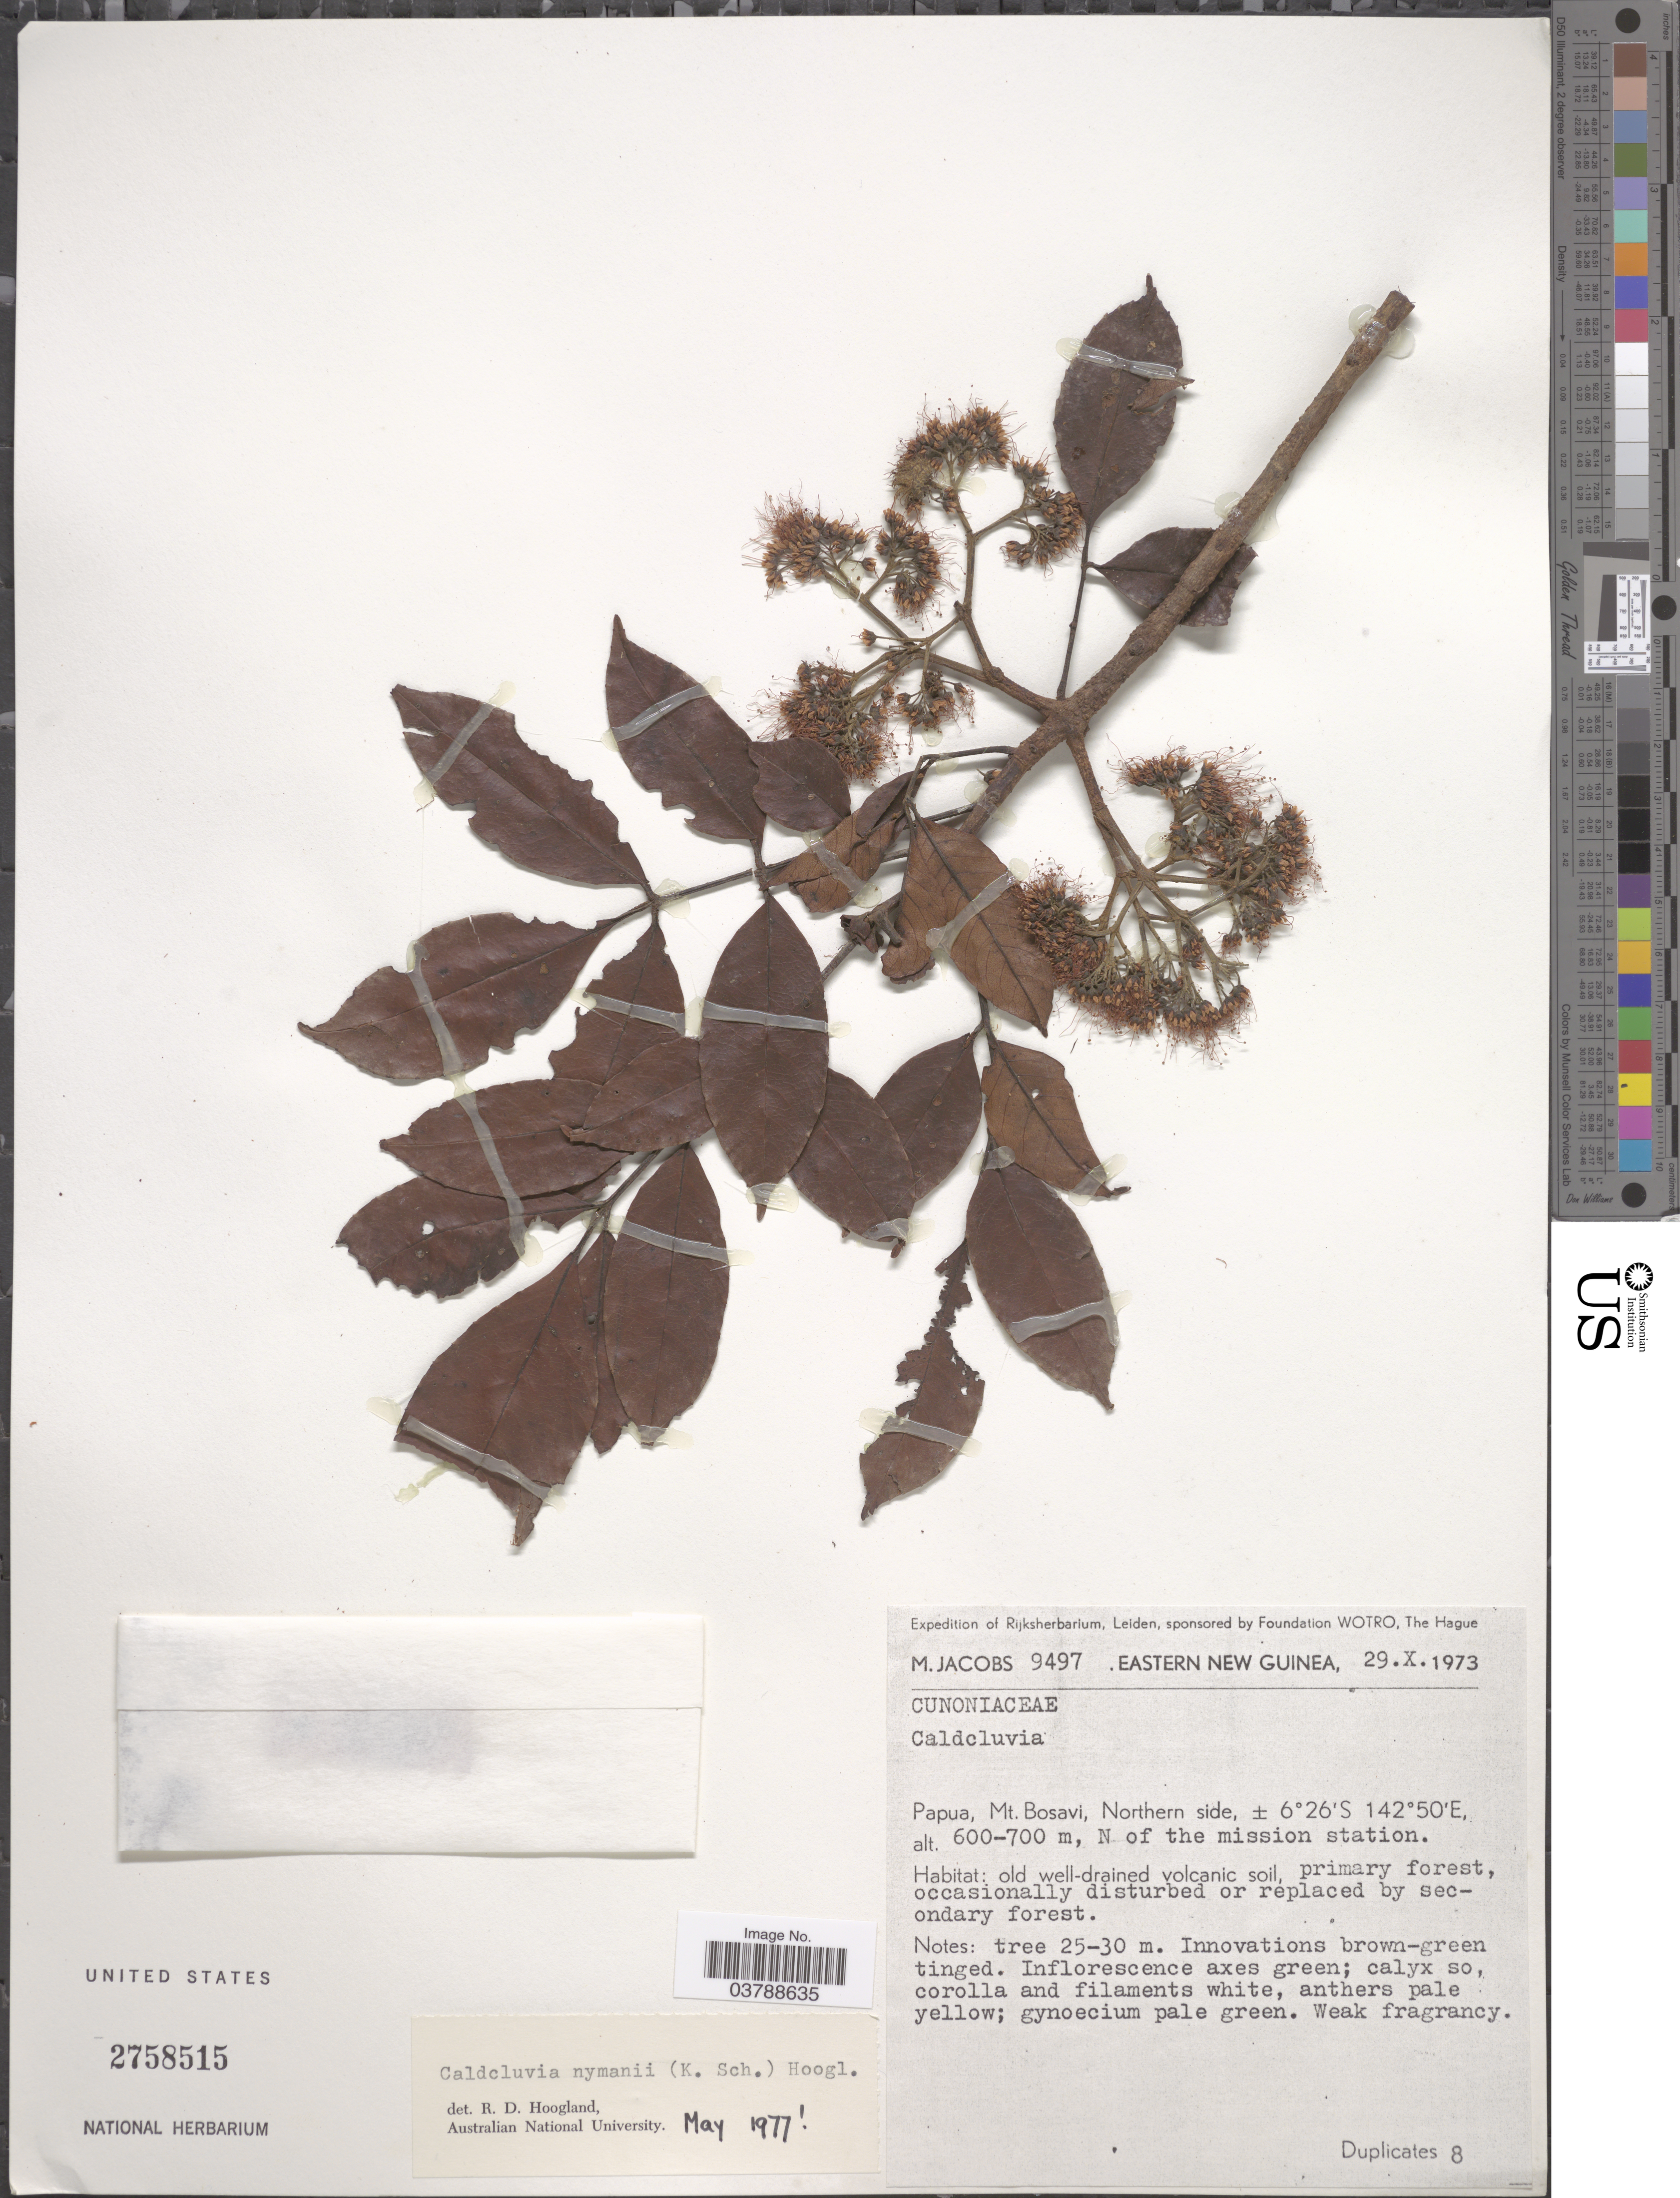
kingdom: Plantae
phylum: Tracheophyta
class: Magnoliopsida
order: Oxalidales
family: Cunoniaceae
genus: Opocunonia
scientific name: Opocunonia nymanii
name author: (K. Schum.) Schltr.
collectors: M. Jacobs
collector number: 9497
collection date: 1973-10-29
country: Papua New Guinea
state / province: Northern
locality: Eastern New Guinea. Papua, Mt. Bosavi, Northern side, N of the mission station.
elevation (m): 600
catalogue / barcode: US 2758515